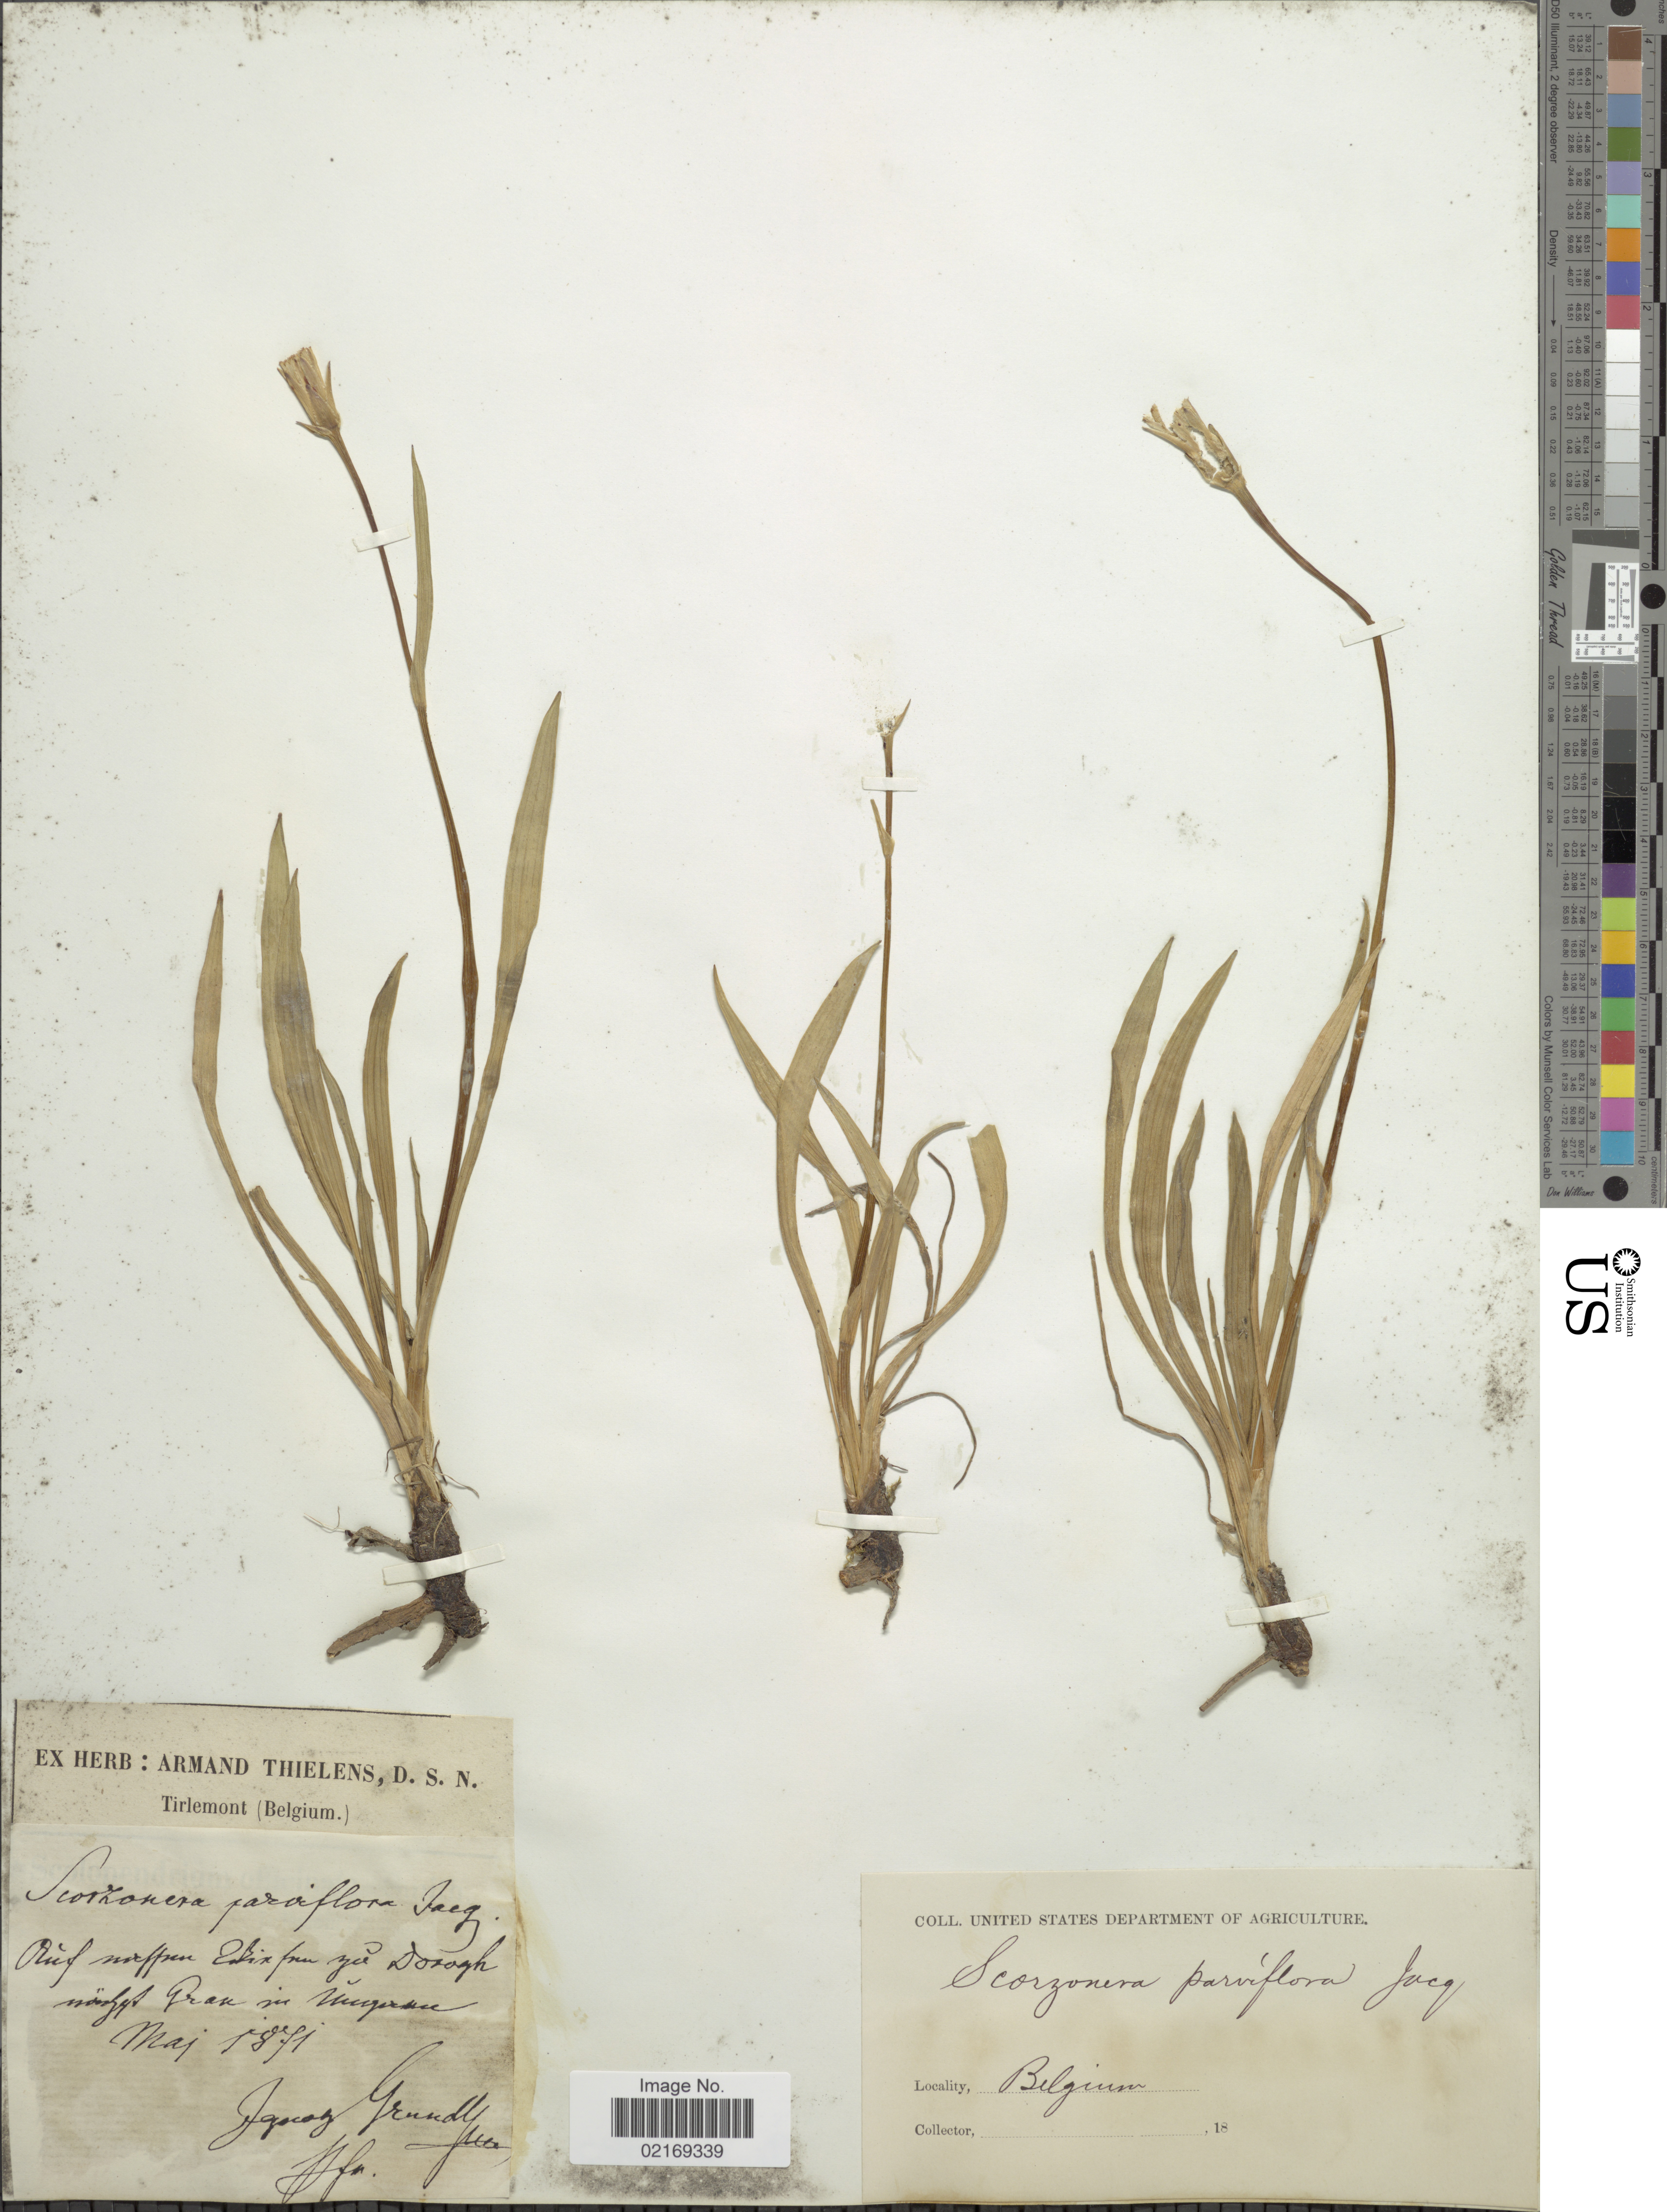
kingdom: Plantae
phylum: Tracheophyta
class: Magnoliopsida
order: Asterales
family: Asteraceae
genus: Scorzonera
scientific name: Scorzonera parviflora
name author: Jacq.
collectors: I. Grundl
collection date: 1871-05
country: Belgium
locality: Auf noffun salix fun ya Doragh norlglyt Grax in Mucgace. [interpreted]